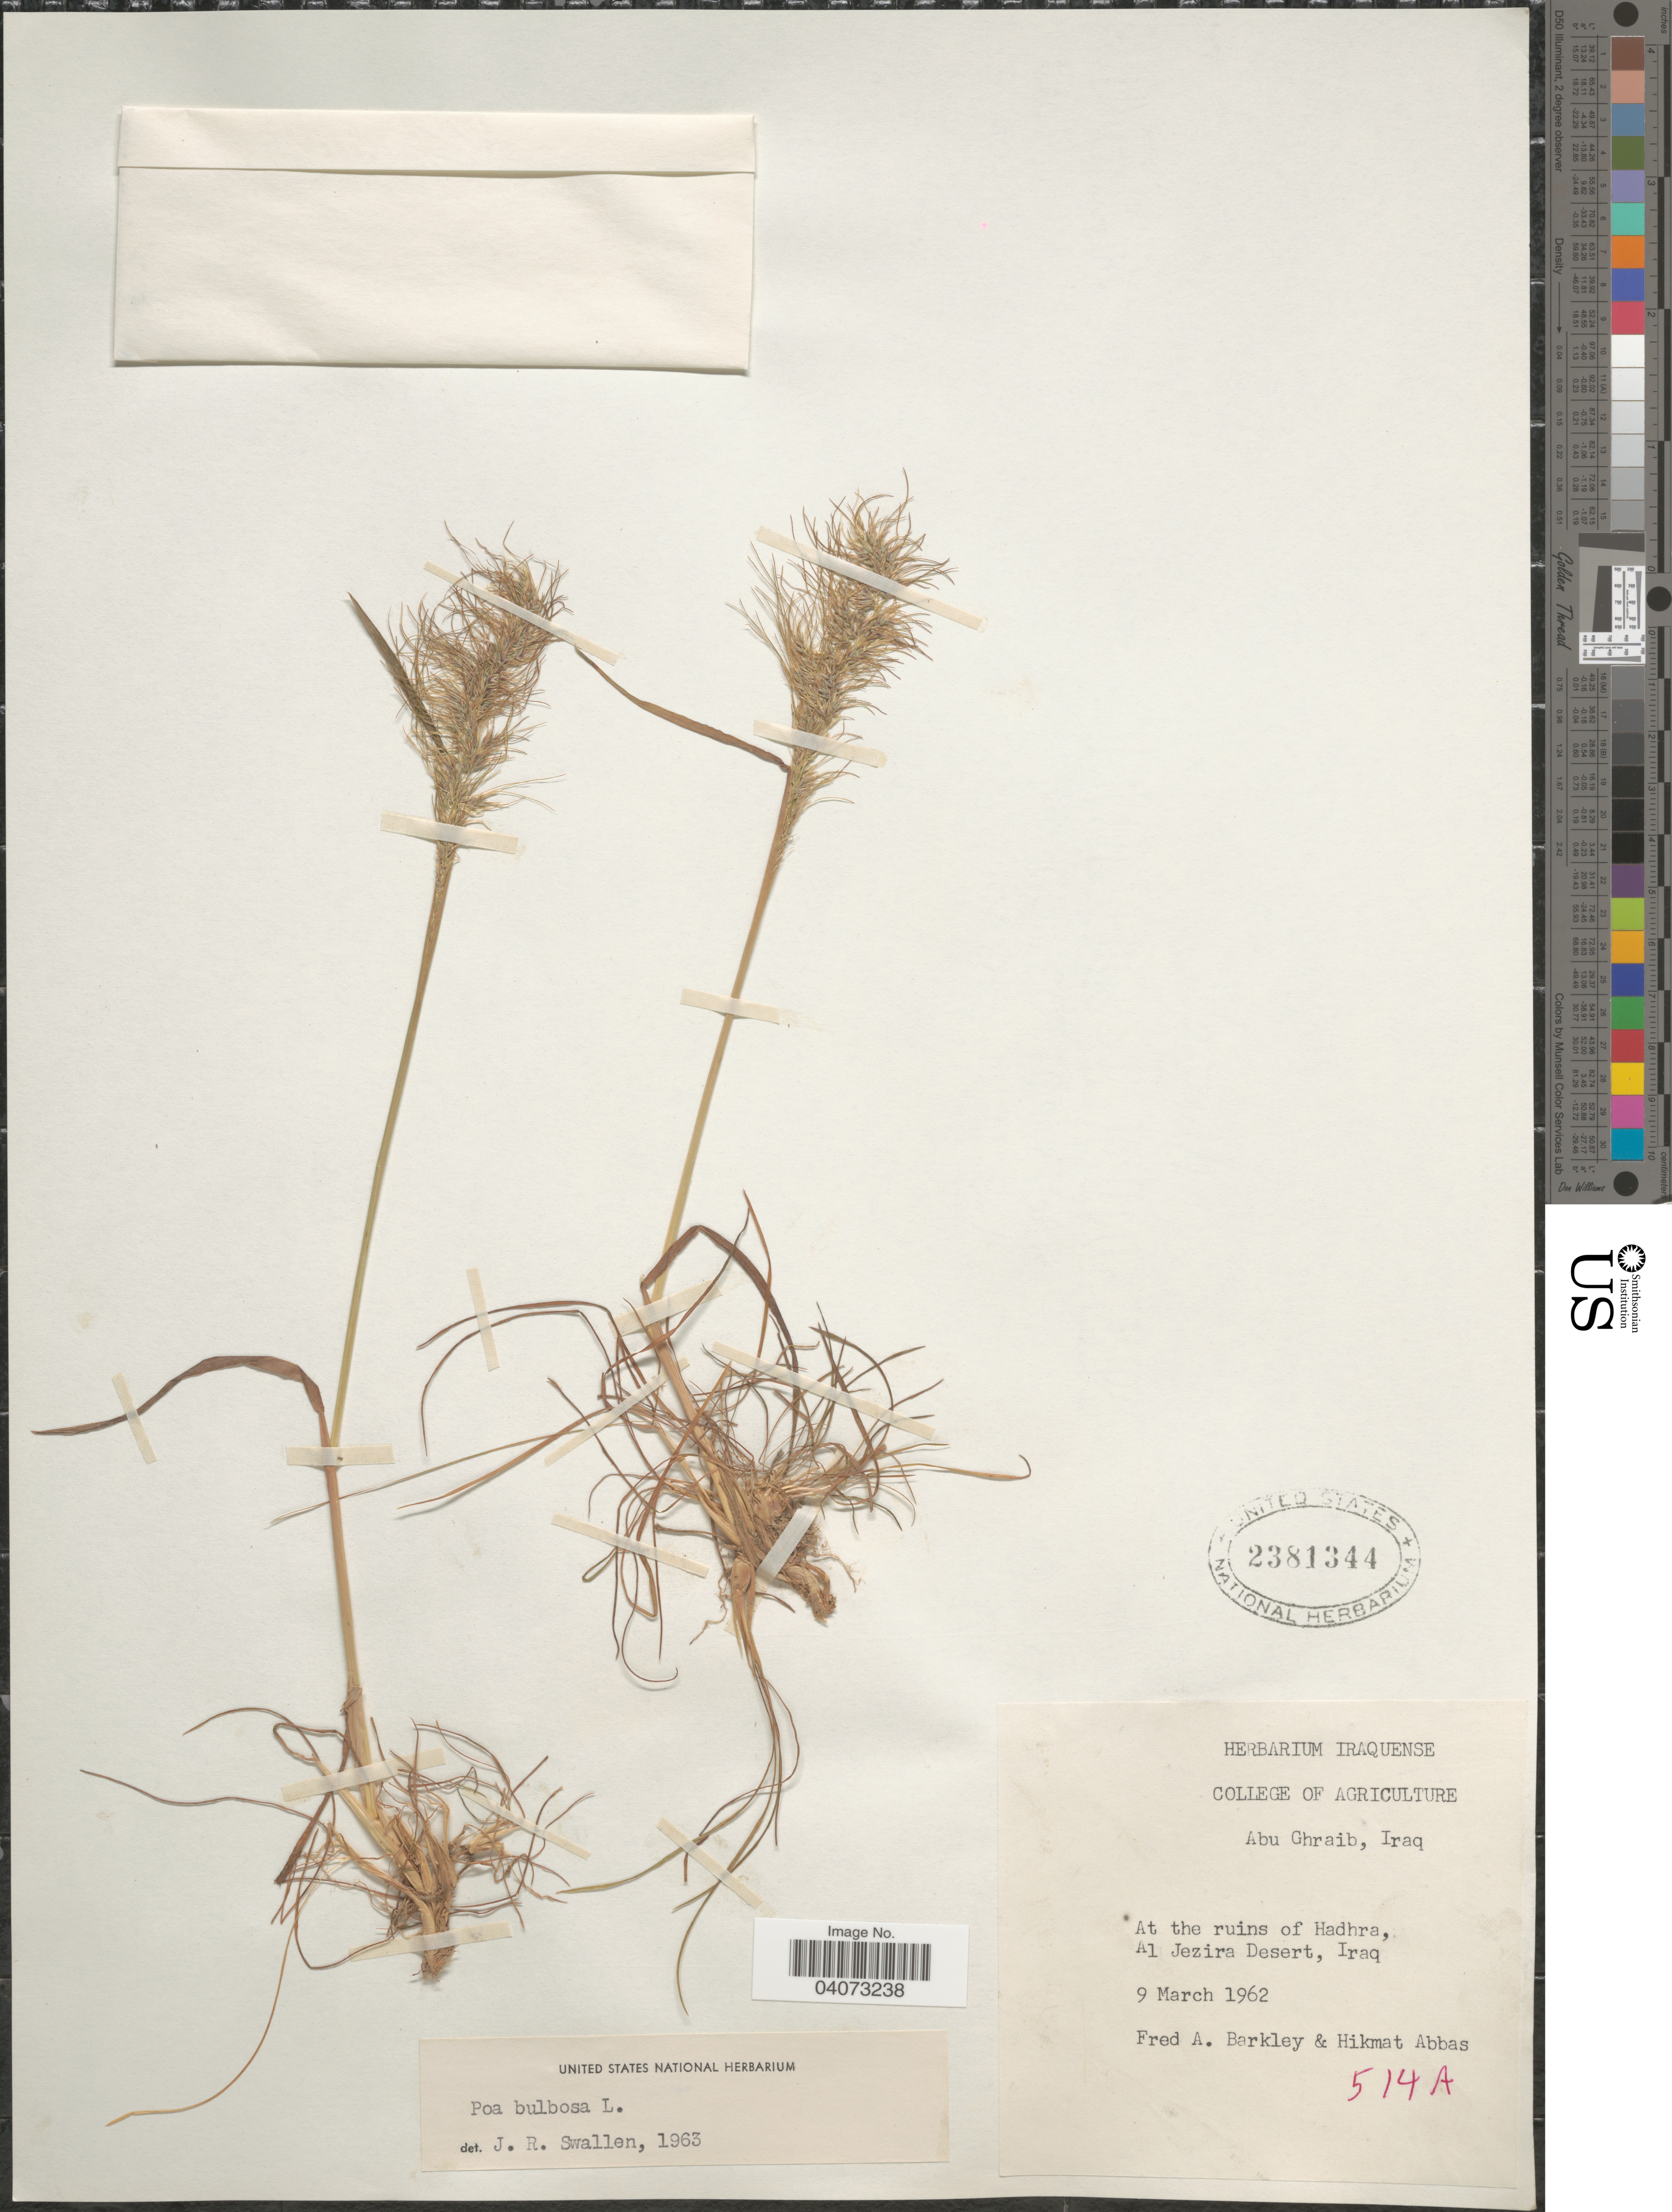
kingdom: Plantae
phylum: Tracheophyta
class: Liliopsida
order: Poales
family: Poaceae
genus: Poa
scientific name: Poa bulbosa subsp. bulbosa var. vivipara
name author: Koeler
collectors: F. A. Barkley & H. Abbas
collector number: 514A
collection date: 1962-03-09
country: Iraq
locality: At the ruins of Hadhra, Al Jezira Desert.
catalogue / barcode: US 2381344